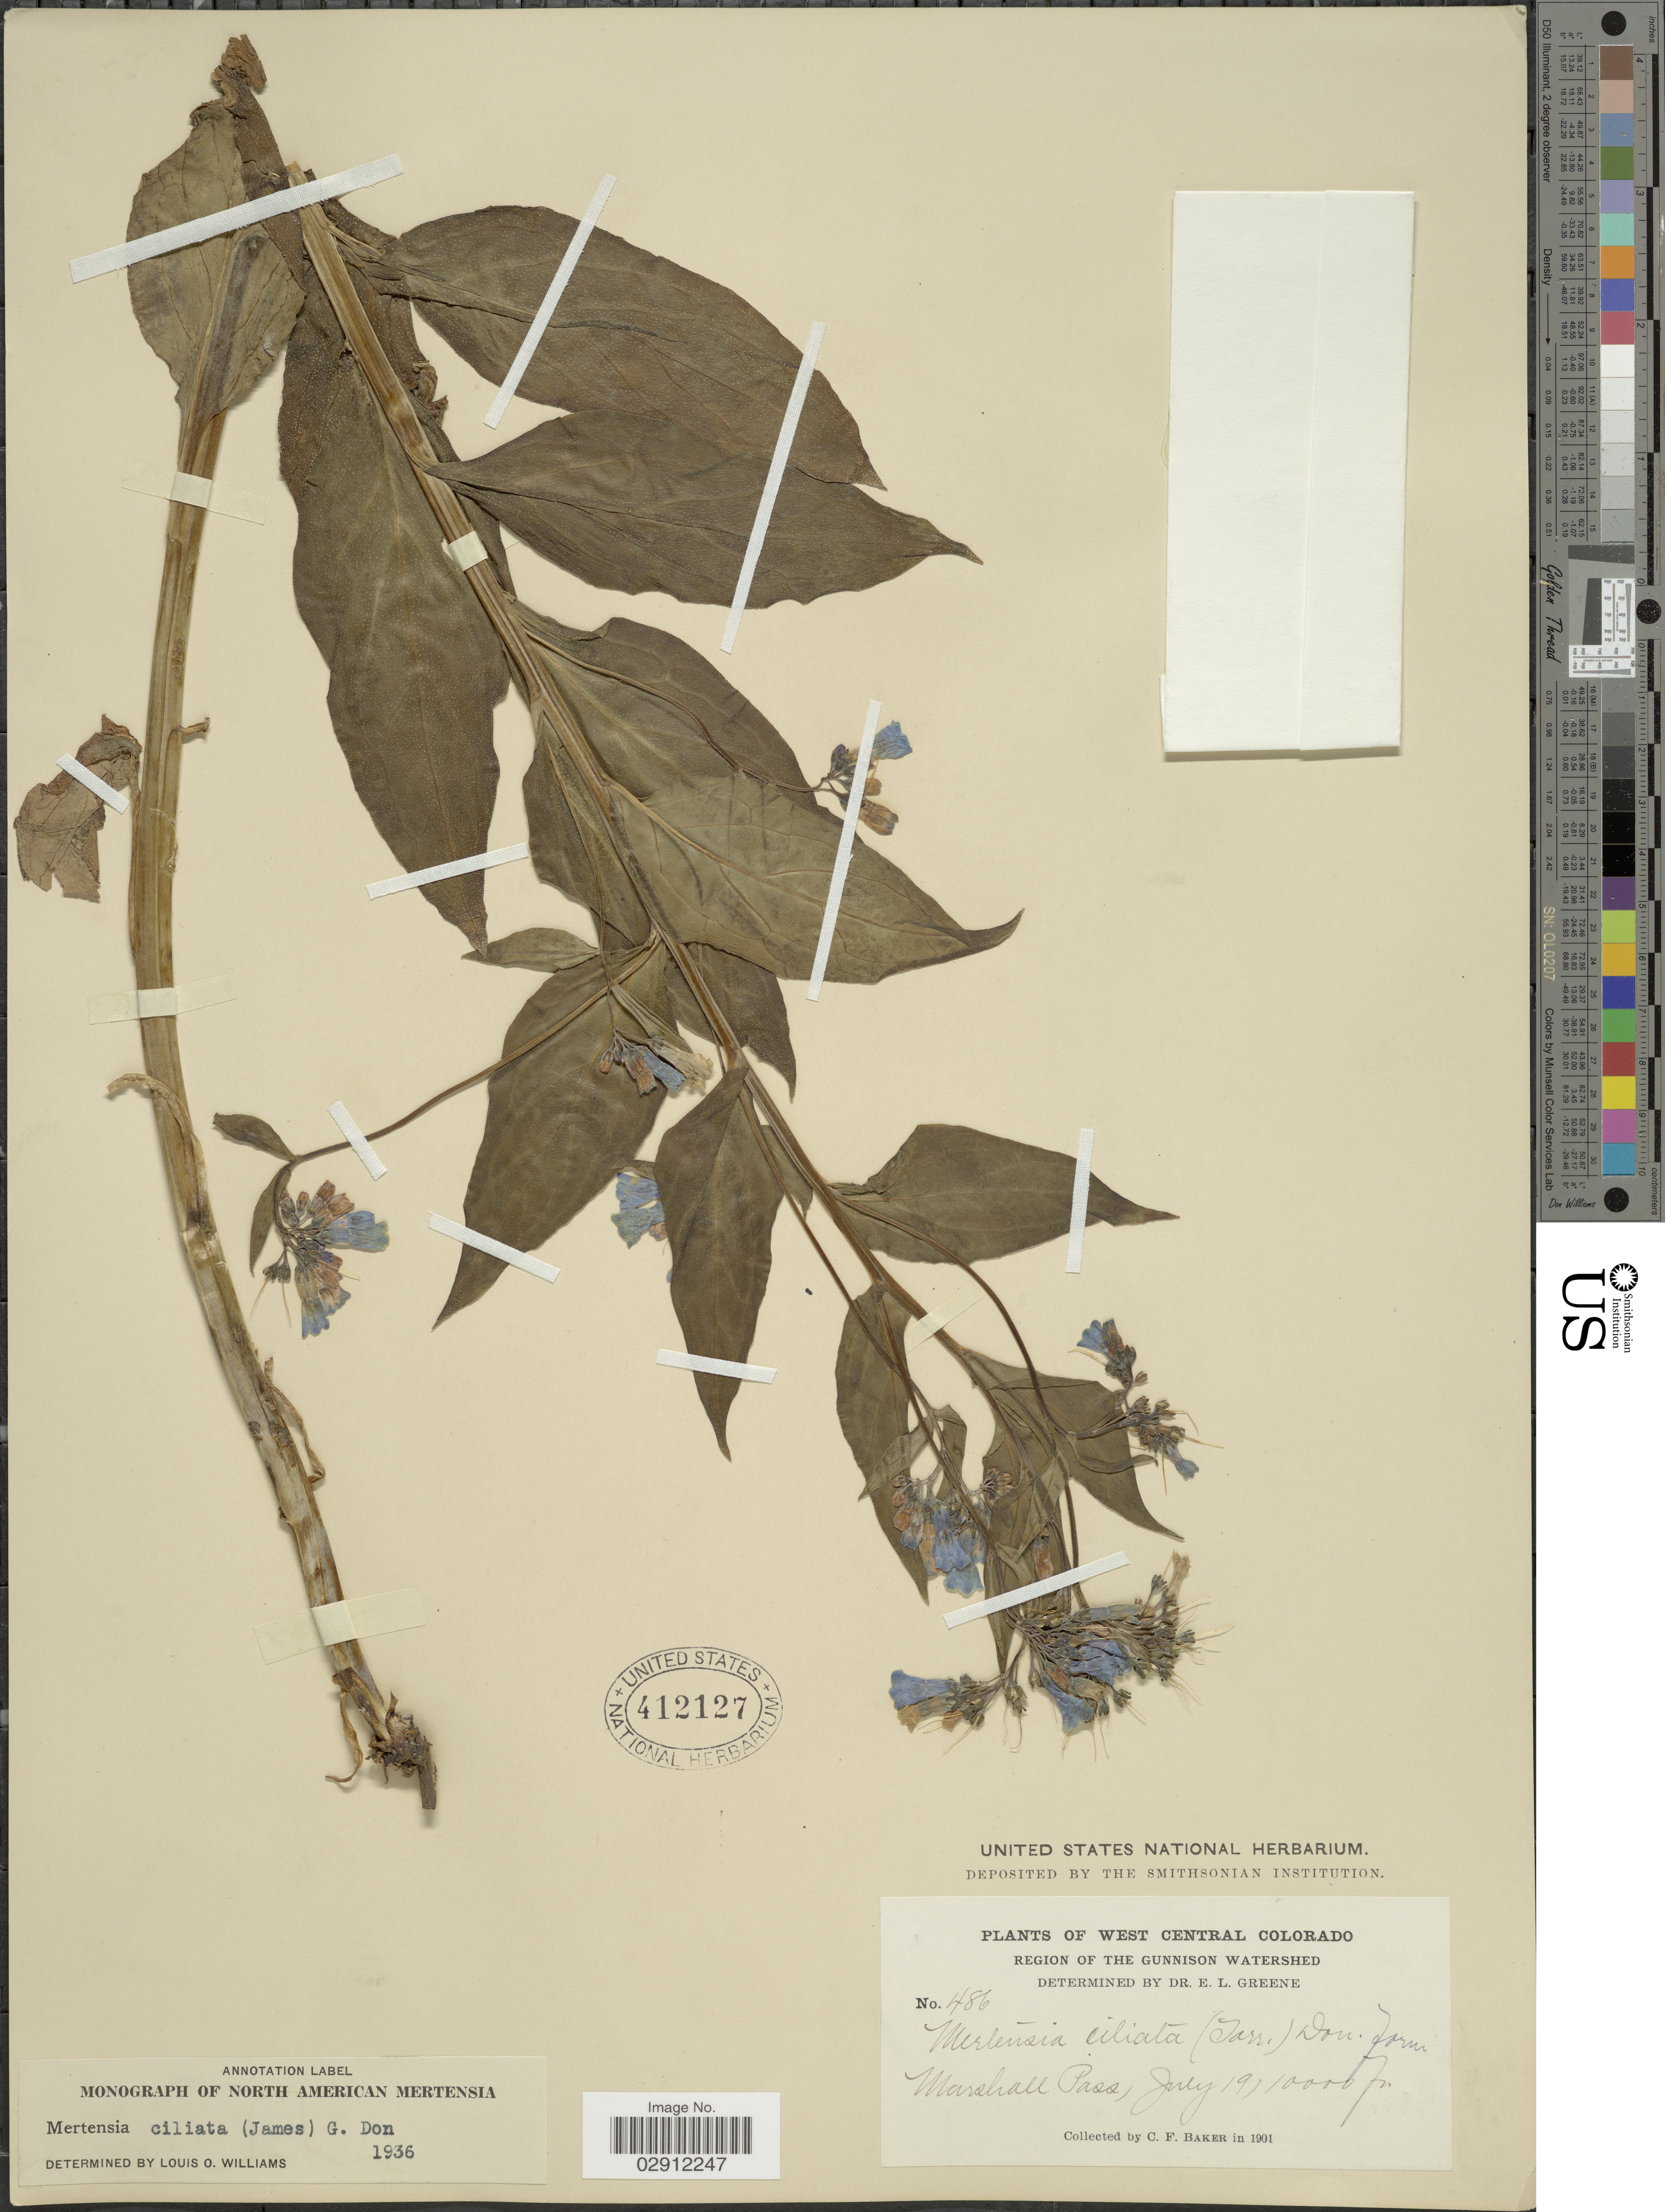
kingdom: Plantae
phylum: Tracheophyta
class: Magnoliopsida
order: Boraginales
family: Boraginaceae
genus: Mertensia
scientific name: Mertensia ciliata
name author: (James) G. Don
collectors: C. F. Baker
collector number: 486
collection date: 1901-07-19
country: United States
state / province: Colorado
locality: West Central Colorado. Region of the Gunnison Watershed. Marshall Pass.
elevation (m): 3048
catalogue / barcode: US 412127